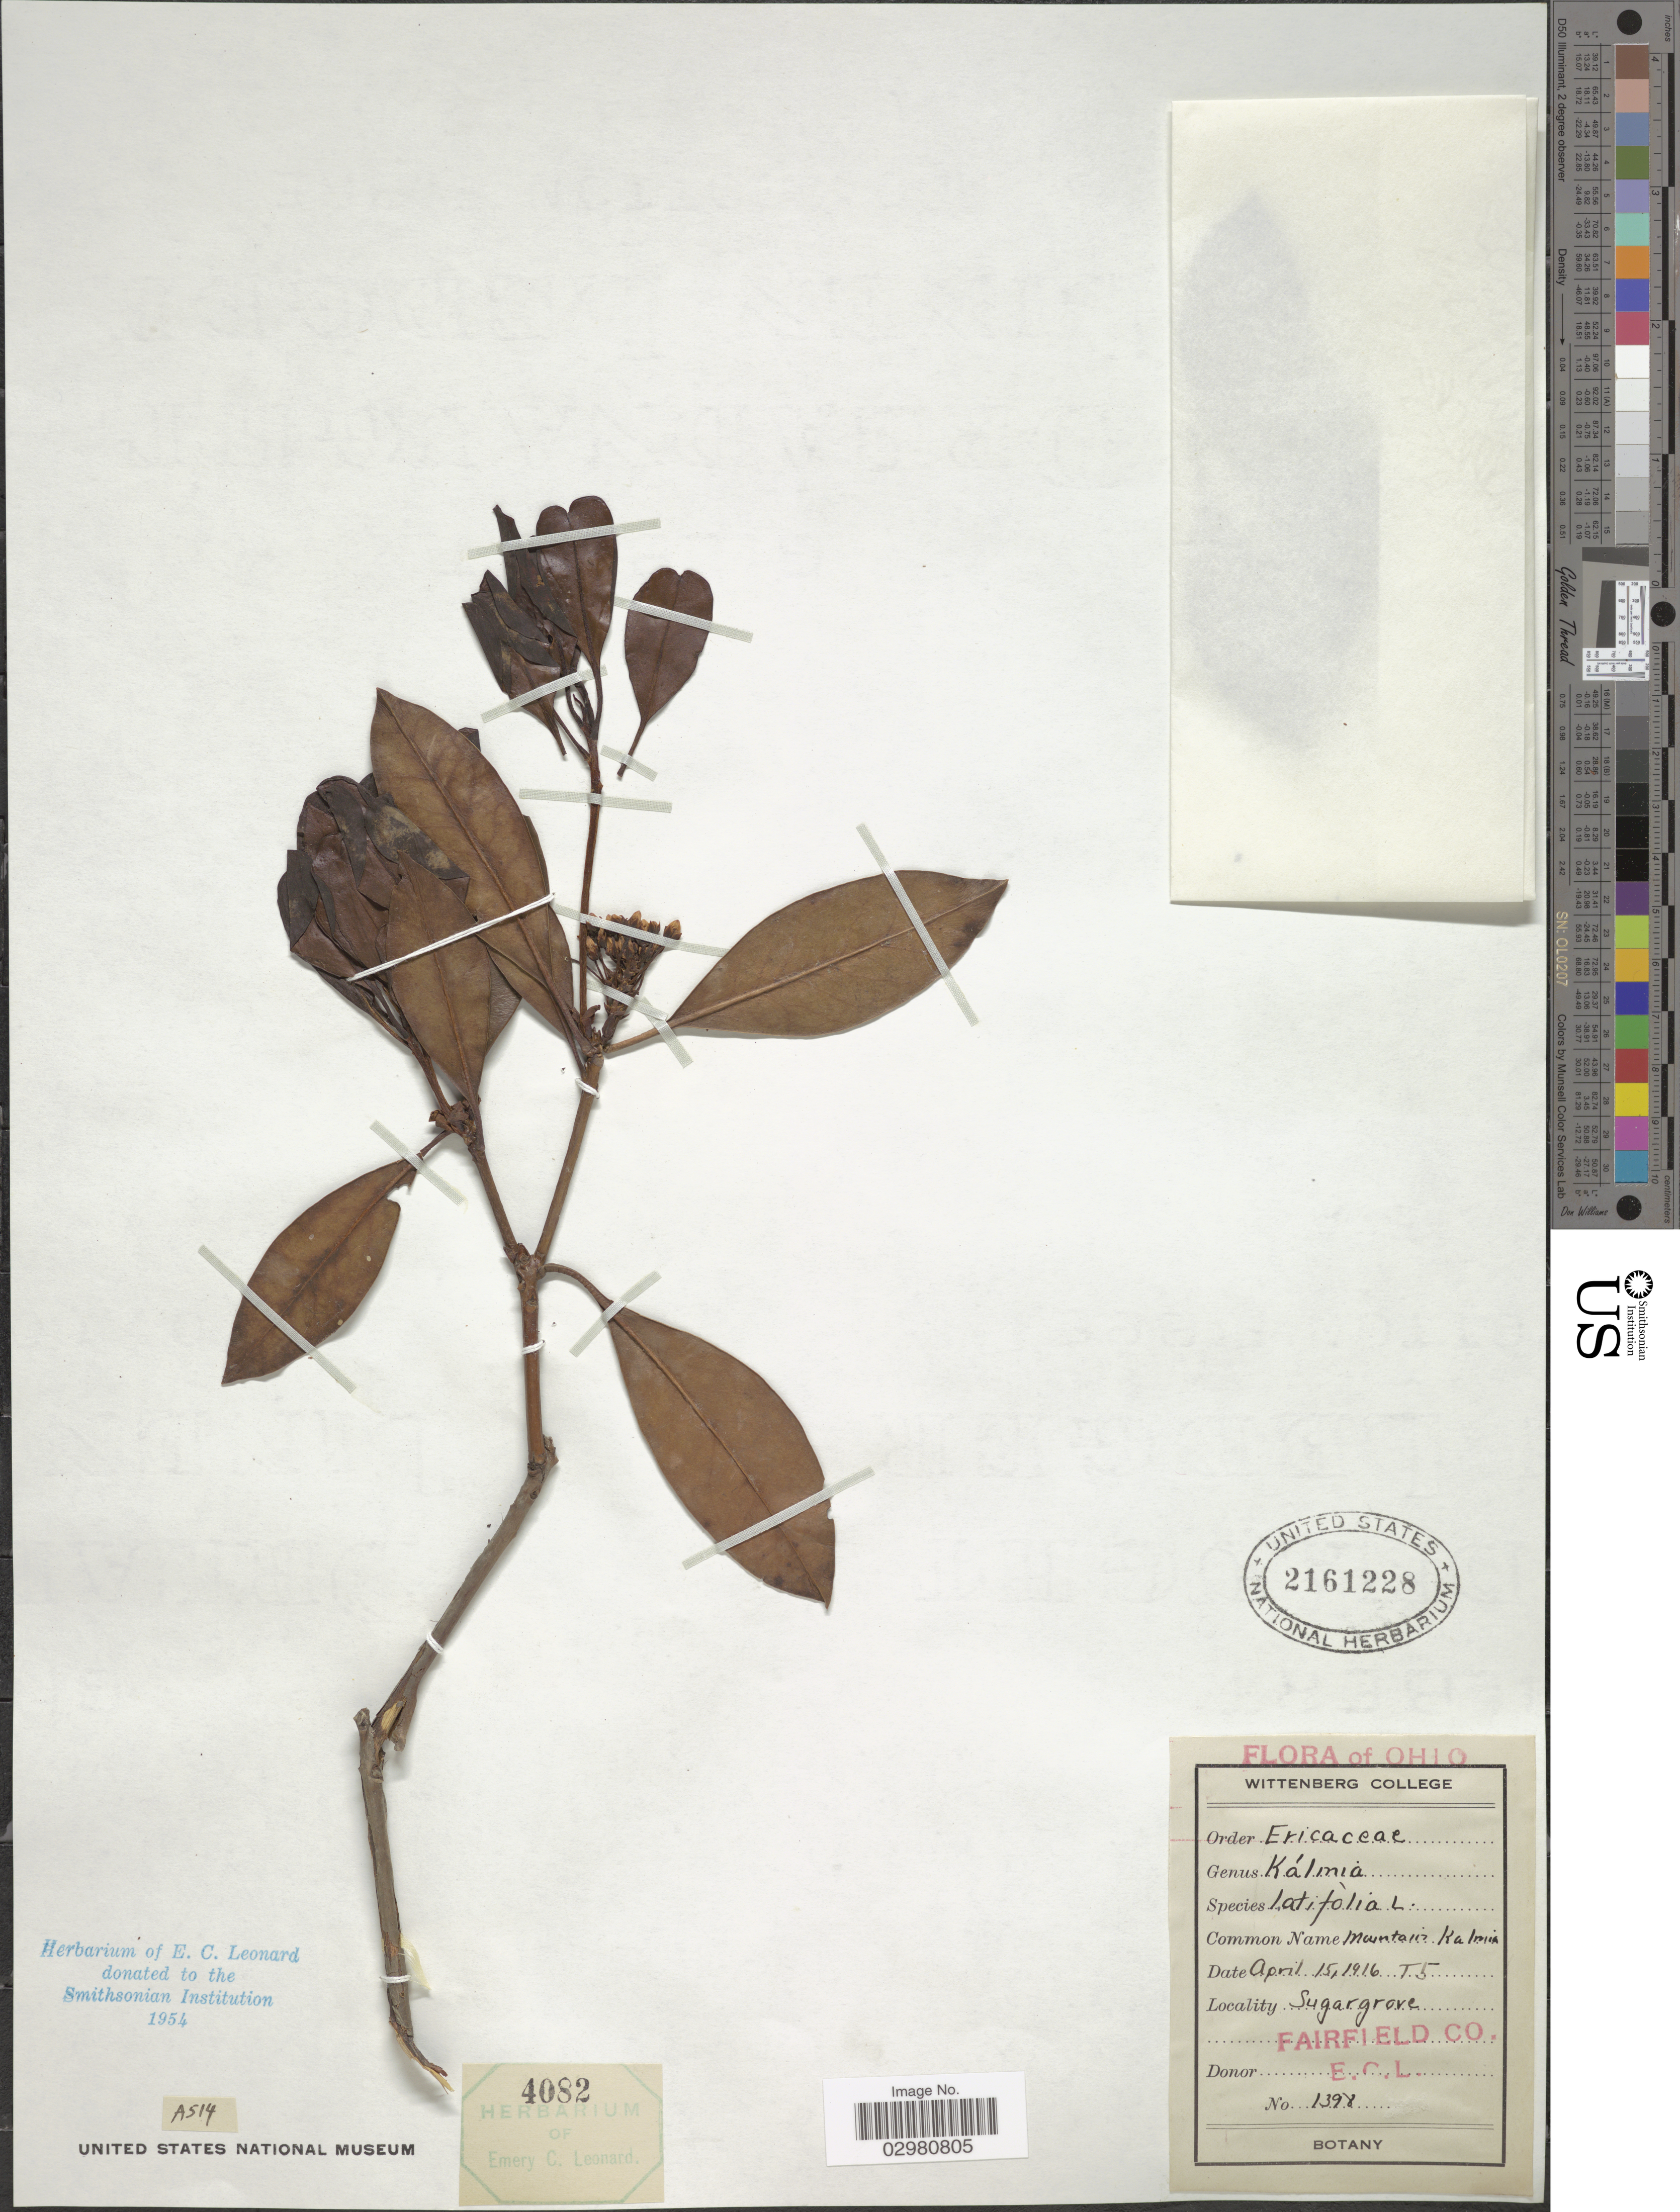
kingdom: Plantae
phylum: Tracheophyta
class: Magnoliopsida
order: Ericales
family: Ericaceae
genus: Kalmia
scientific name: Kalmia latifolia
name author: L.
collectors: E. C. Leonard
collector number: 1398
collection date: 1916-04-15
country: United States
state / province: Ohio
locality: Sugargrove. Fairfield Co. T5.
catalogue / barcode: US 2161228